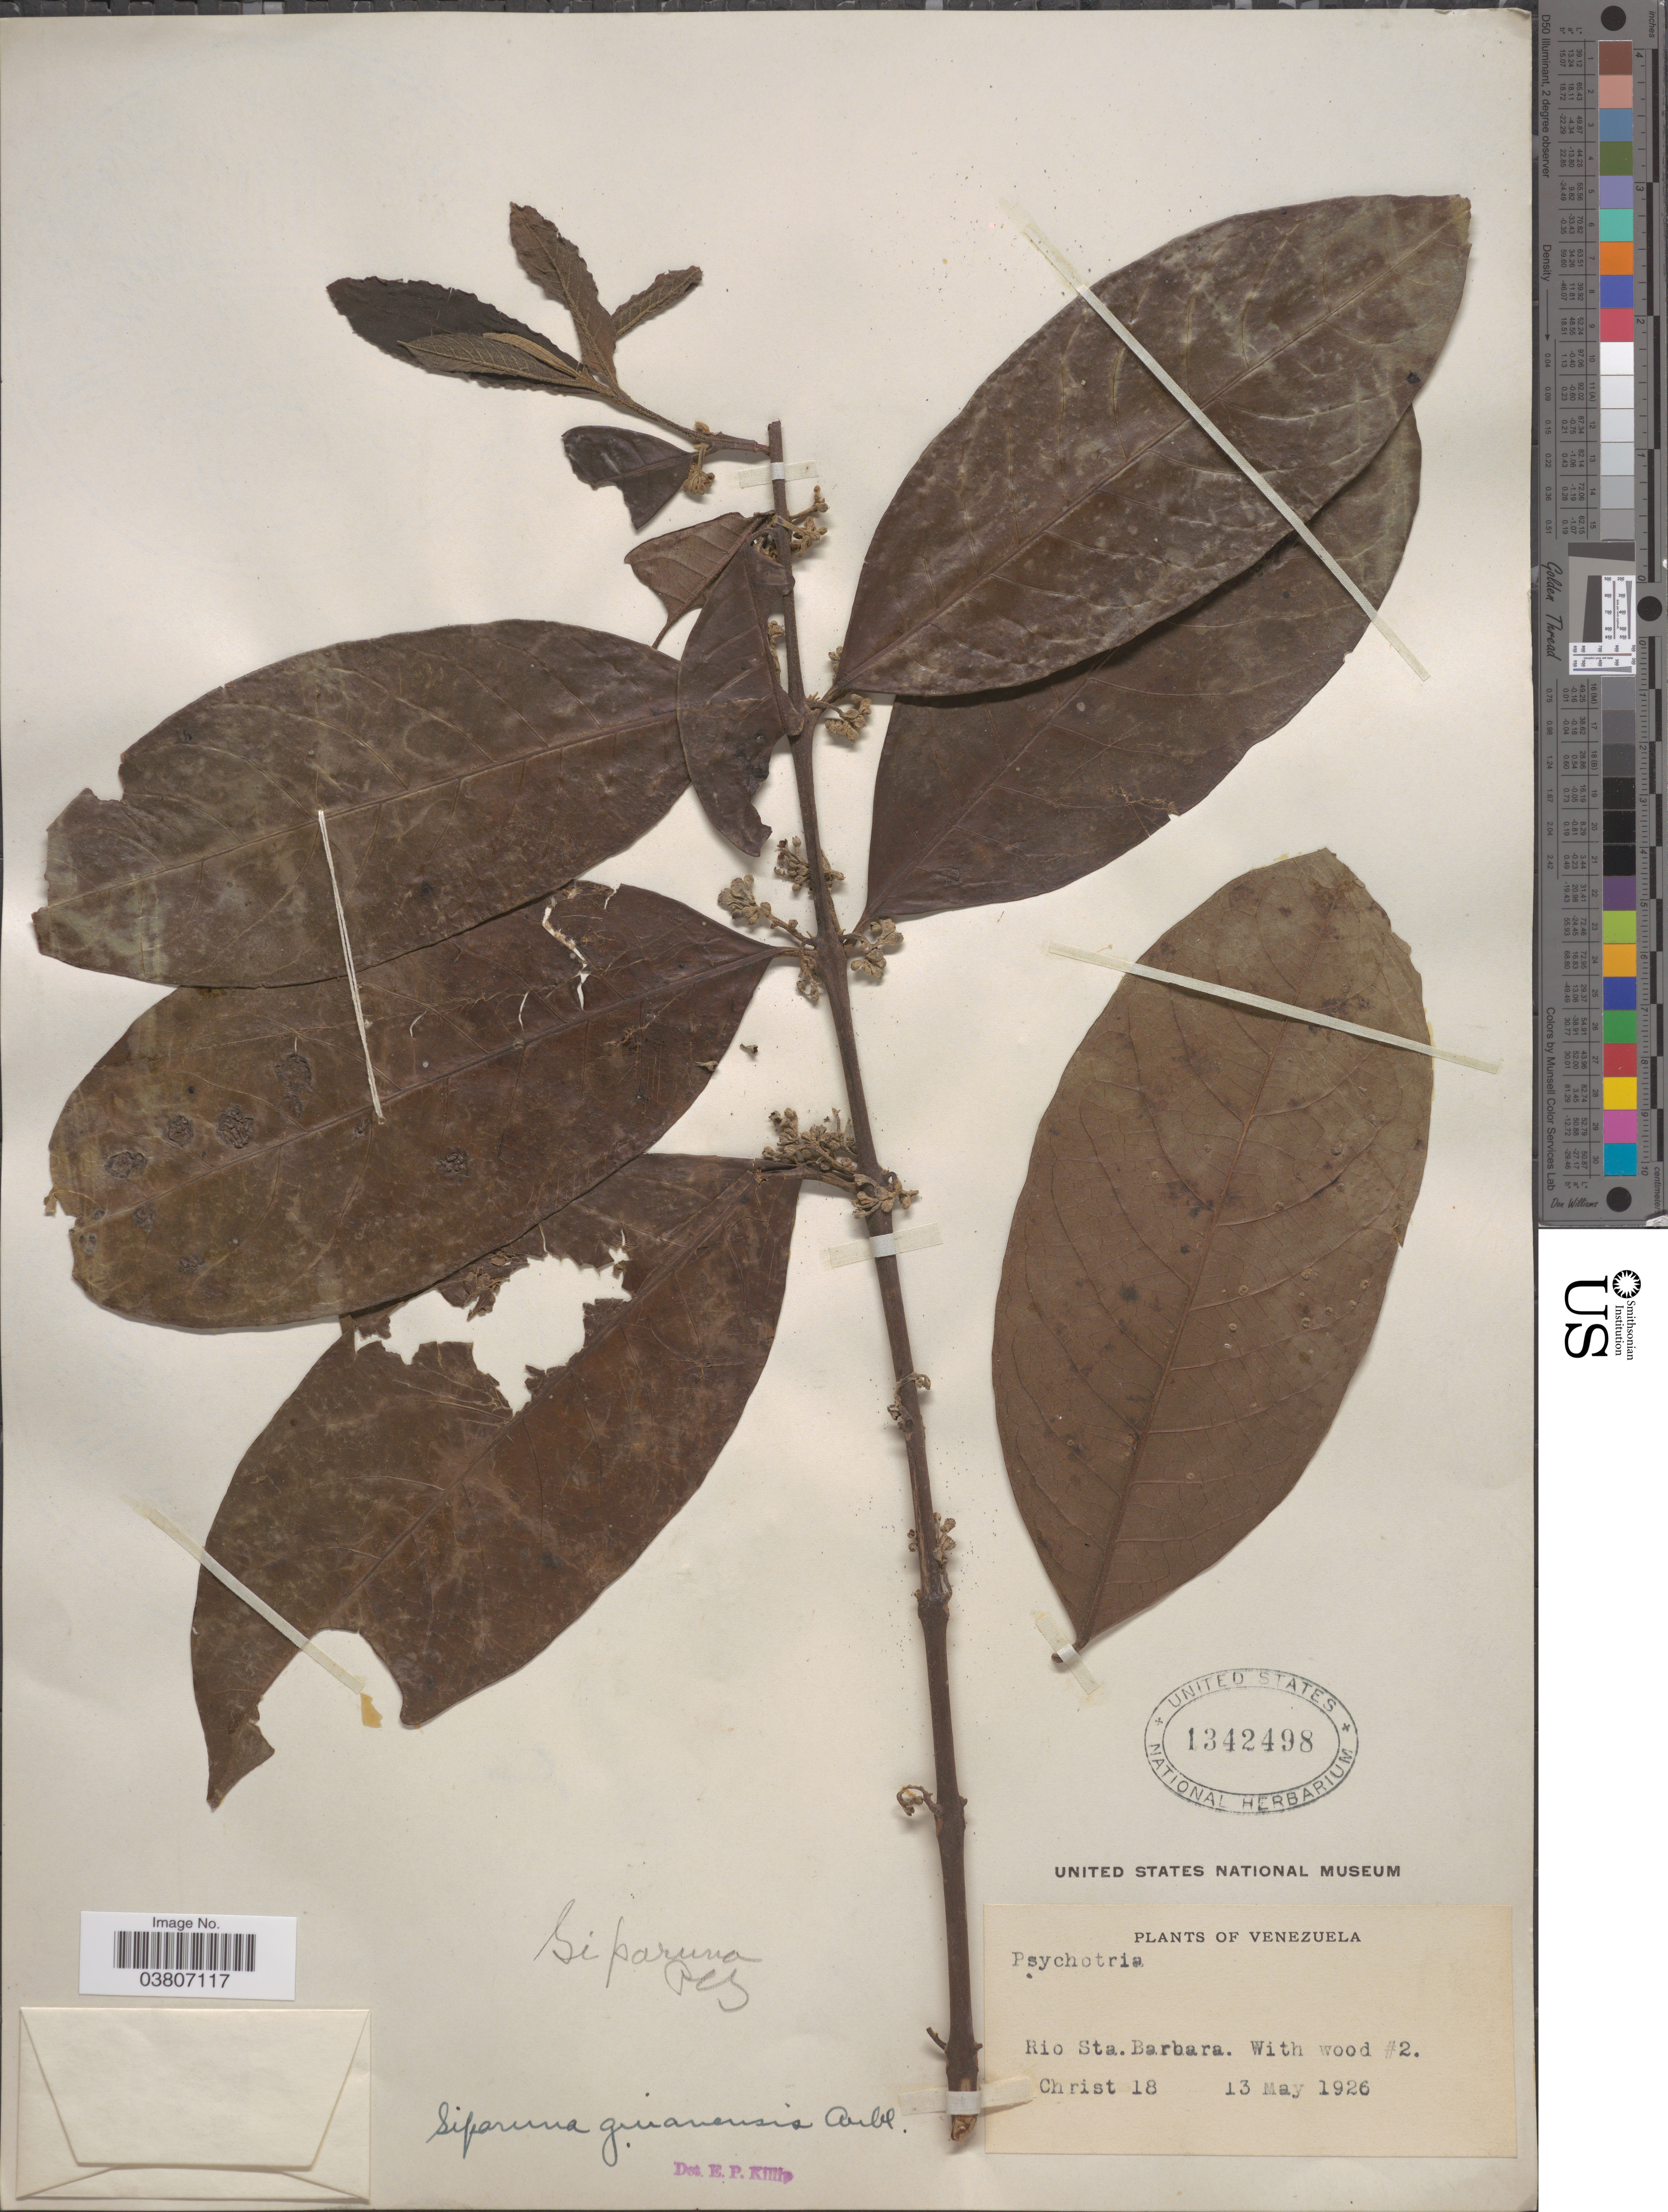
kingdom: Plantae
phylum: Tracheophyta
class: Magnoliopsida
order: Laurales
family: Siparunaceae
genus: Siparuna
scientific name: Siparuna guianensis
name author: Aubl.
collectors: Christ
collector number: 18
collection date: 1926-05-13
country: Venezuela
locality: Rio Sta. Barbara.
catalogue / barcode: US 1342498